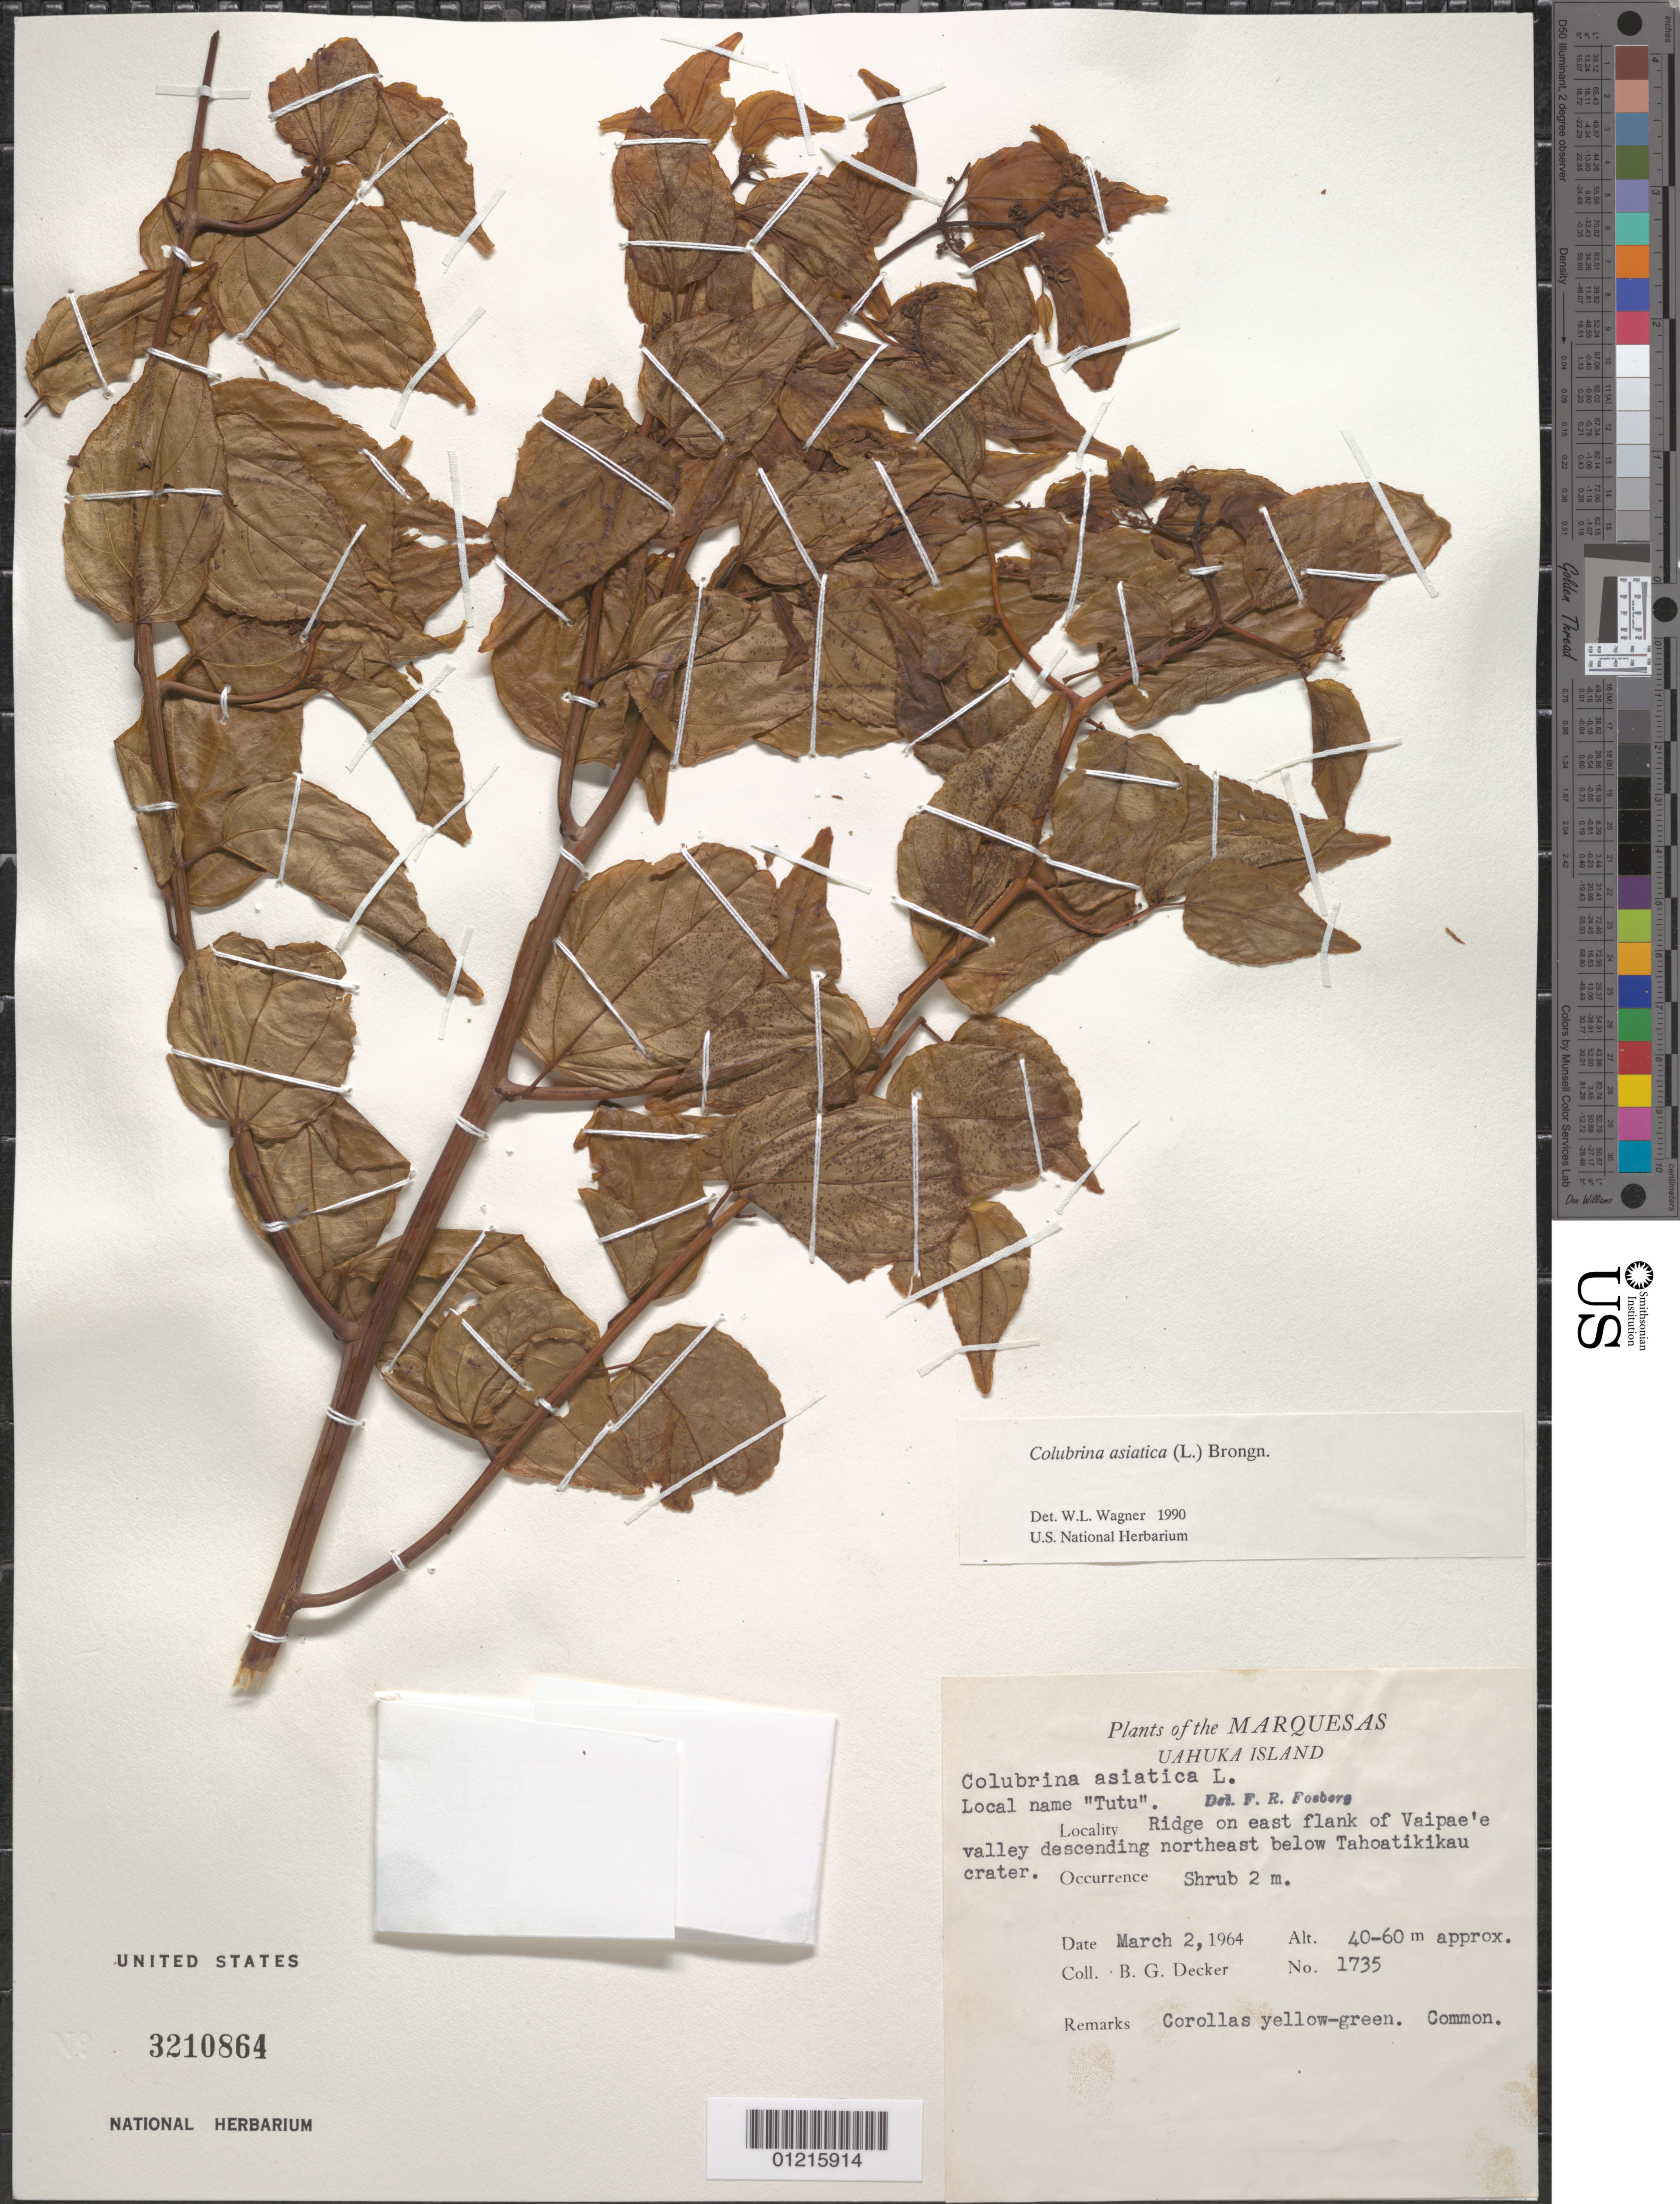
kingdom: Plantae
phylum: Tracheophyta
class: Magnoliopsida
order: Rosales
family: Rhamnaceae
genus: Colubrina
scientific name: Colubrina asiatica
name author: (L.) Brongn.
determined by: Wagner, W. L., (BOT), Smithsonian Institution - National Museum of Natural History (UNITED STATES)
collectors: B. G. Decker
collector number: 1735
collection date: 1964-03-02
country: French Polynesia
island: Ua Huka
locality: ridge on E flank of Vaipae'e Valley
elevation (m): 40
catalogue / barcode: US 3210864